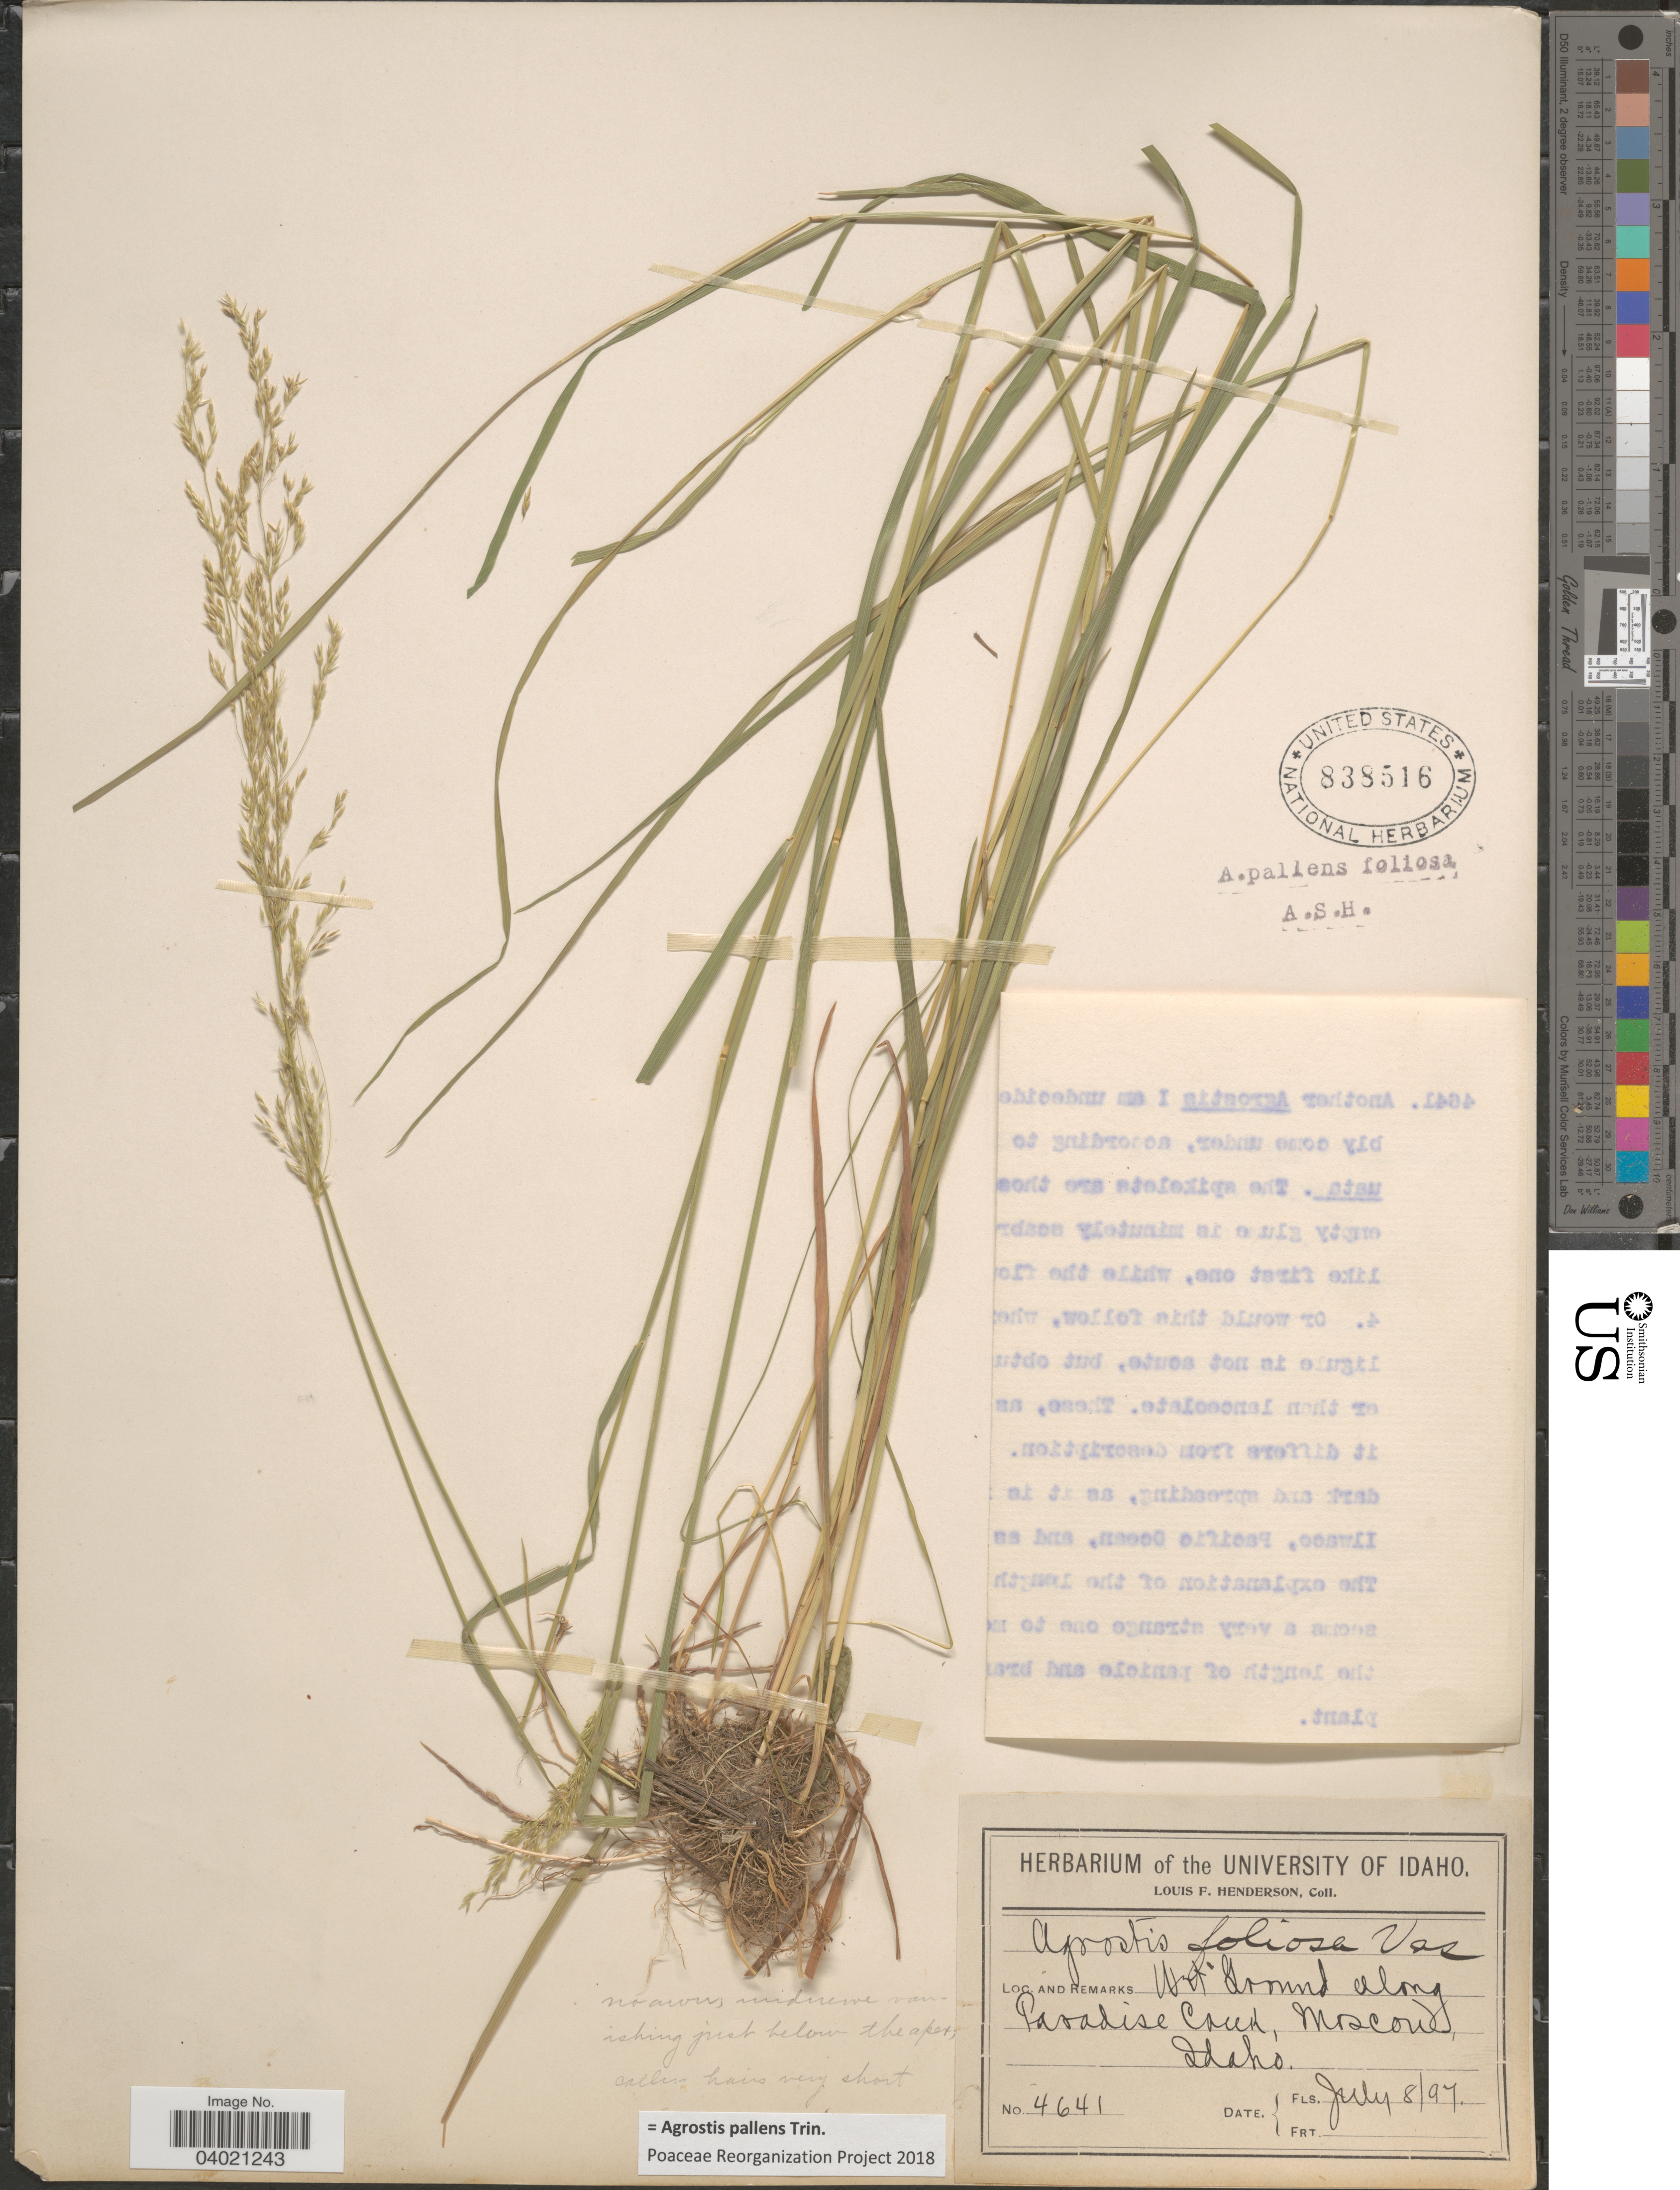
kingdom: Plantae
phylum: Tracheophyta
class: Liliopsida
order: Poales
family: Poaceae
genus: Agrostis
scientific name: Agrostis pallens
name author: Trin.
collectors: L. Henderson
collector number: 4641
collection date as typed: Transcribed d/m/y: 8/7/97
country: United States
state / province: Idaho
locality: Paradise Creek, Moscow.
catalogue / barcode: US 838516